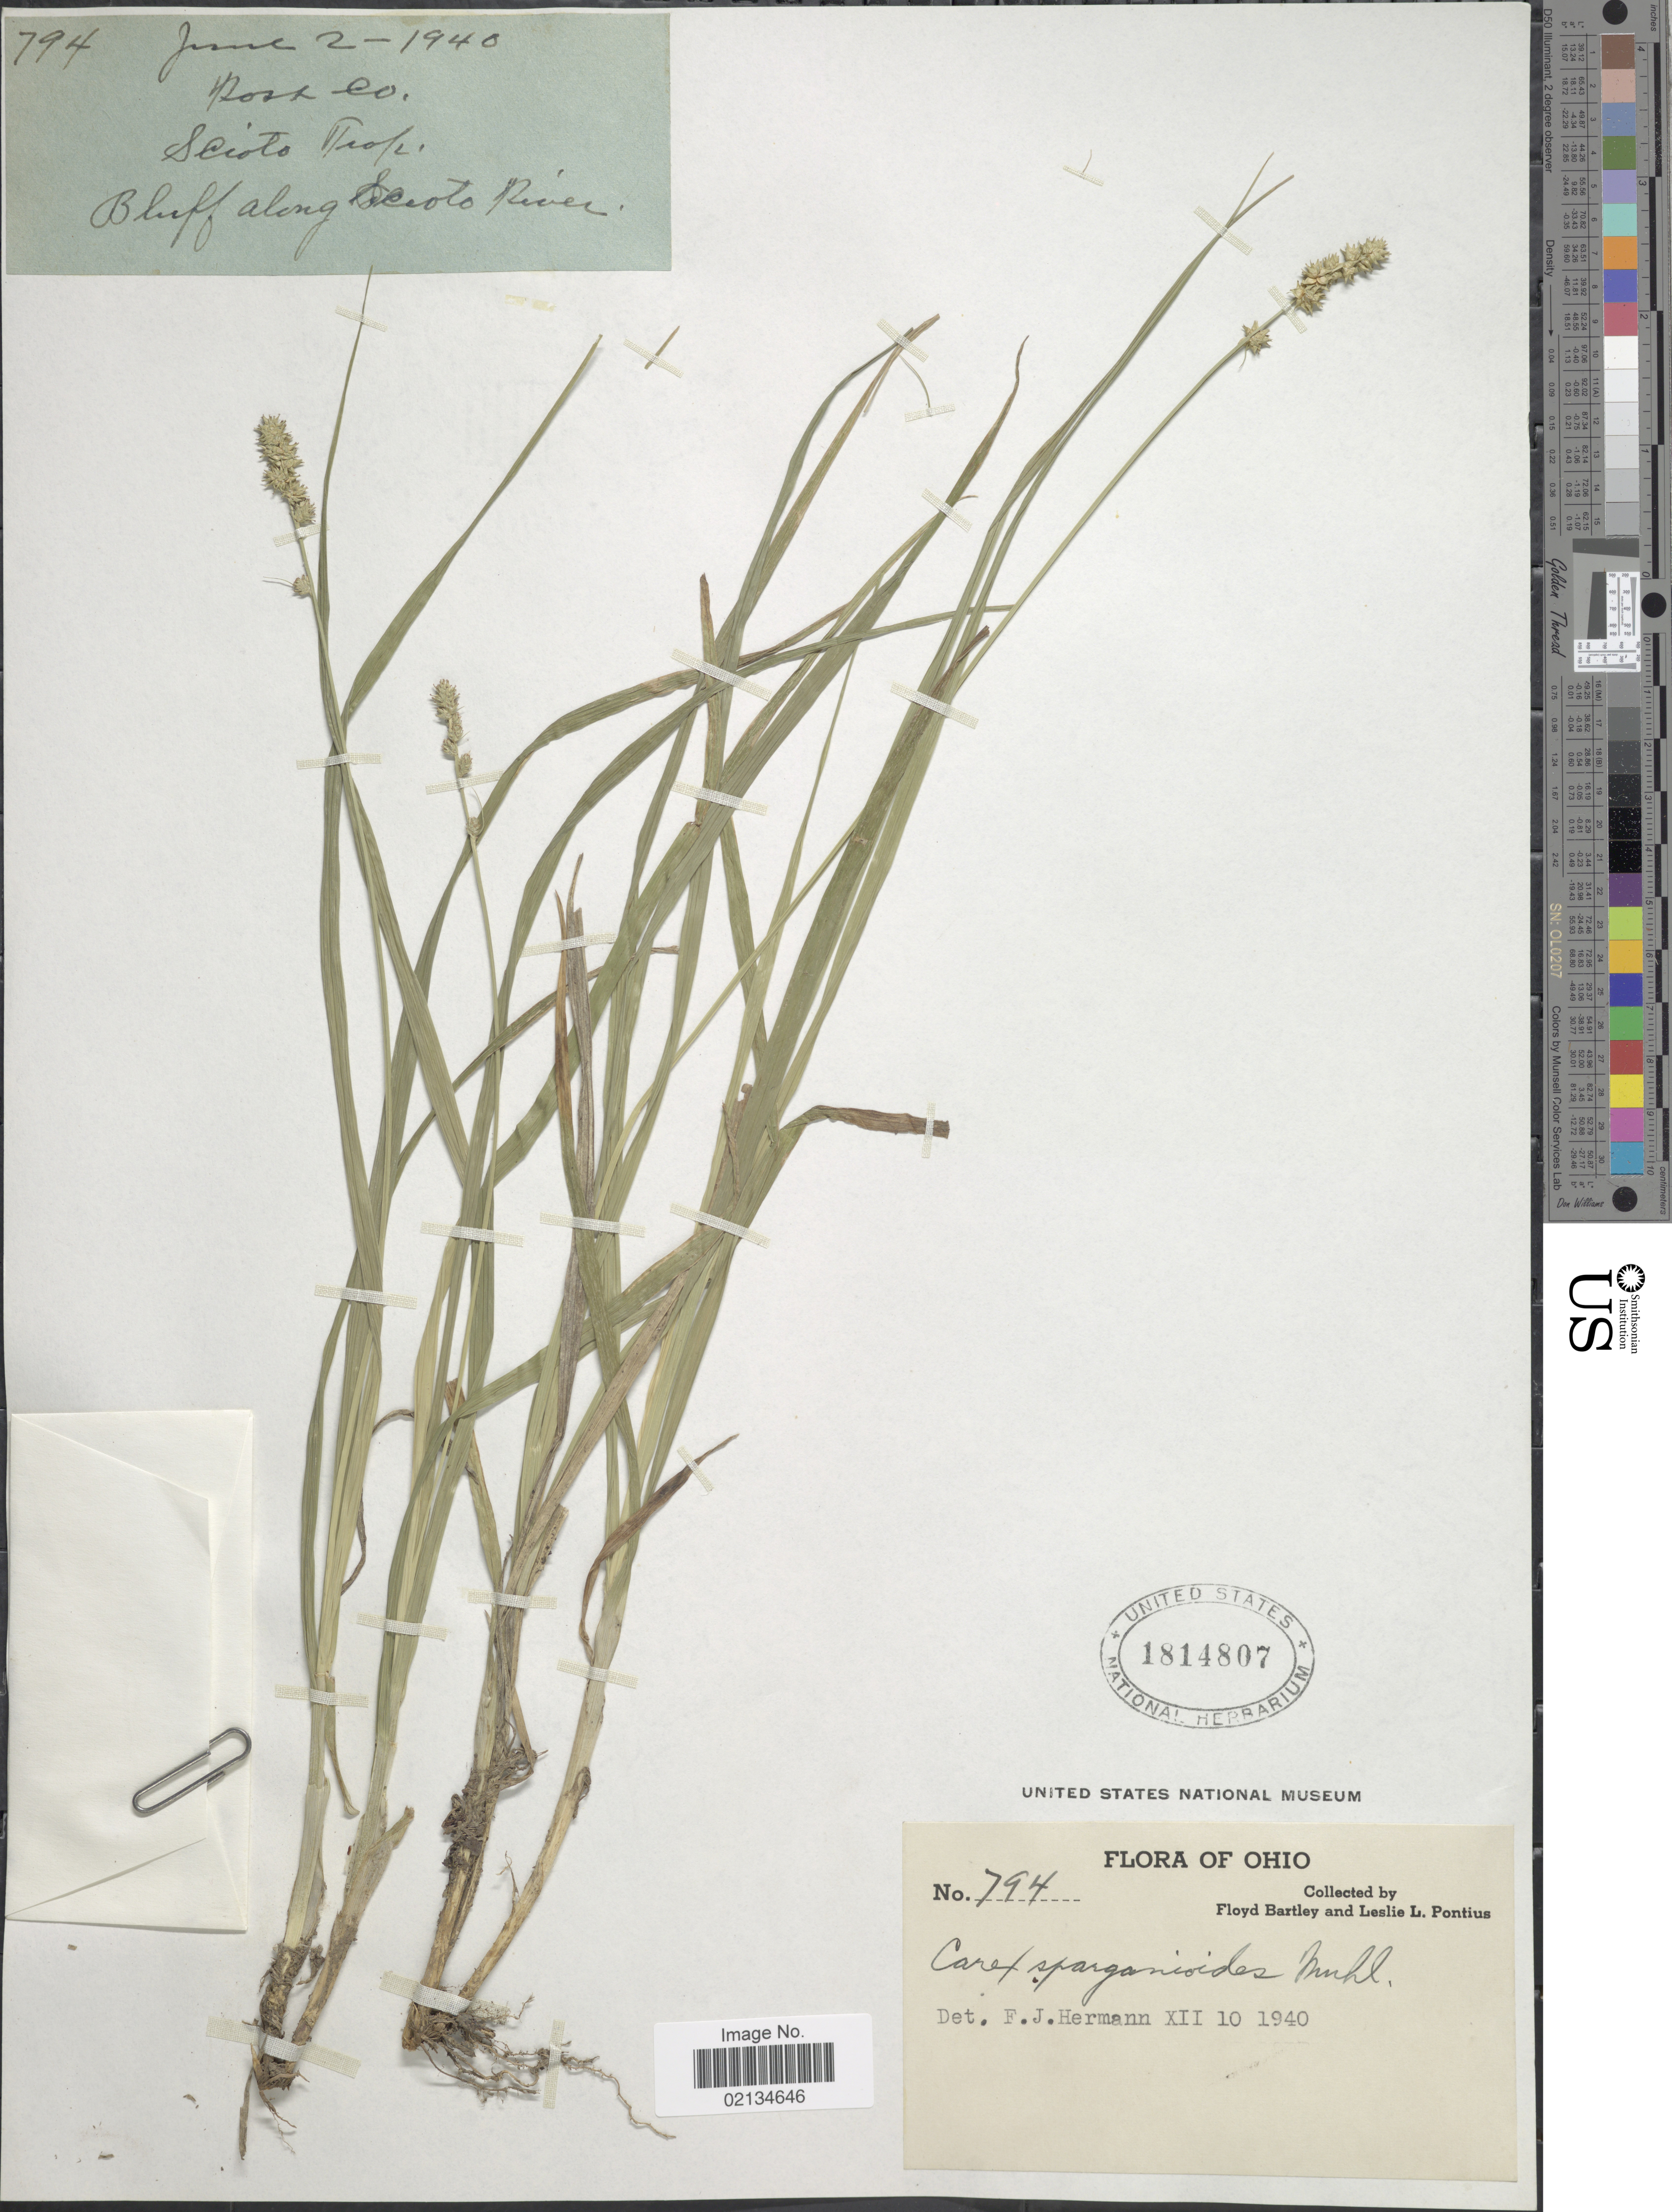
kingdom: Plantae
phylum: Tracheophyta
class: Liliopsida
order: Poales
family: Cyperaceae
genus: Carex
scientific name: Carex sparganioides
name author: Muhl. ex Willd.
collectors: F. Bartley & L. Pontius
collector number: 794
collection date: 1940-06-02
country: United States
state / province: Ohio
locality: Scioto Twp., Bluff along Scioto River.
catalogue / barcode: US 1814807